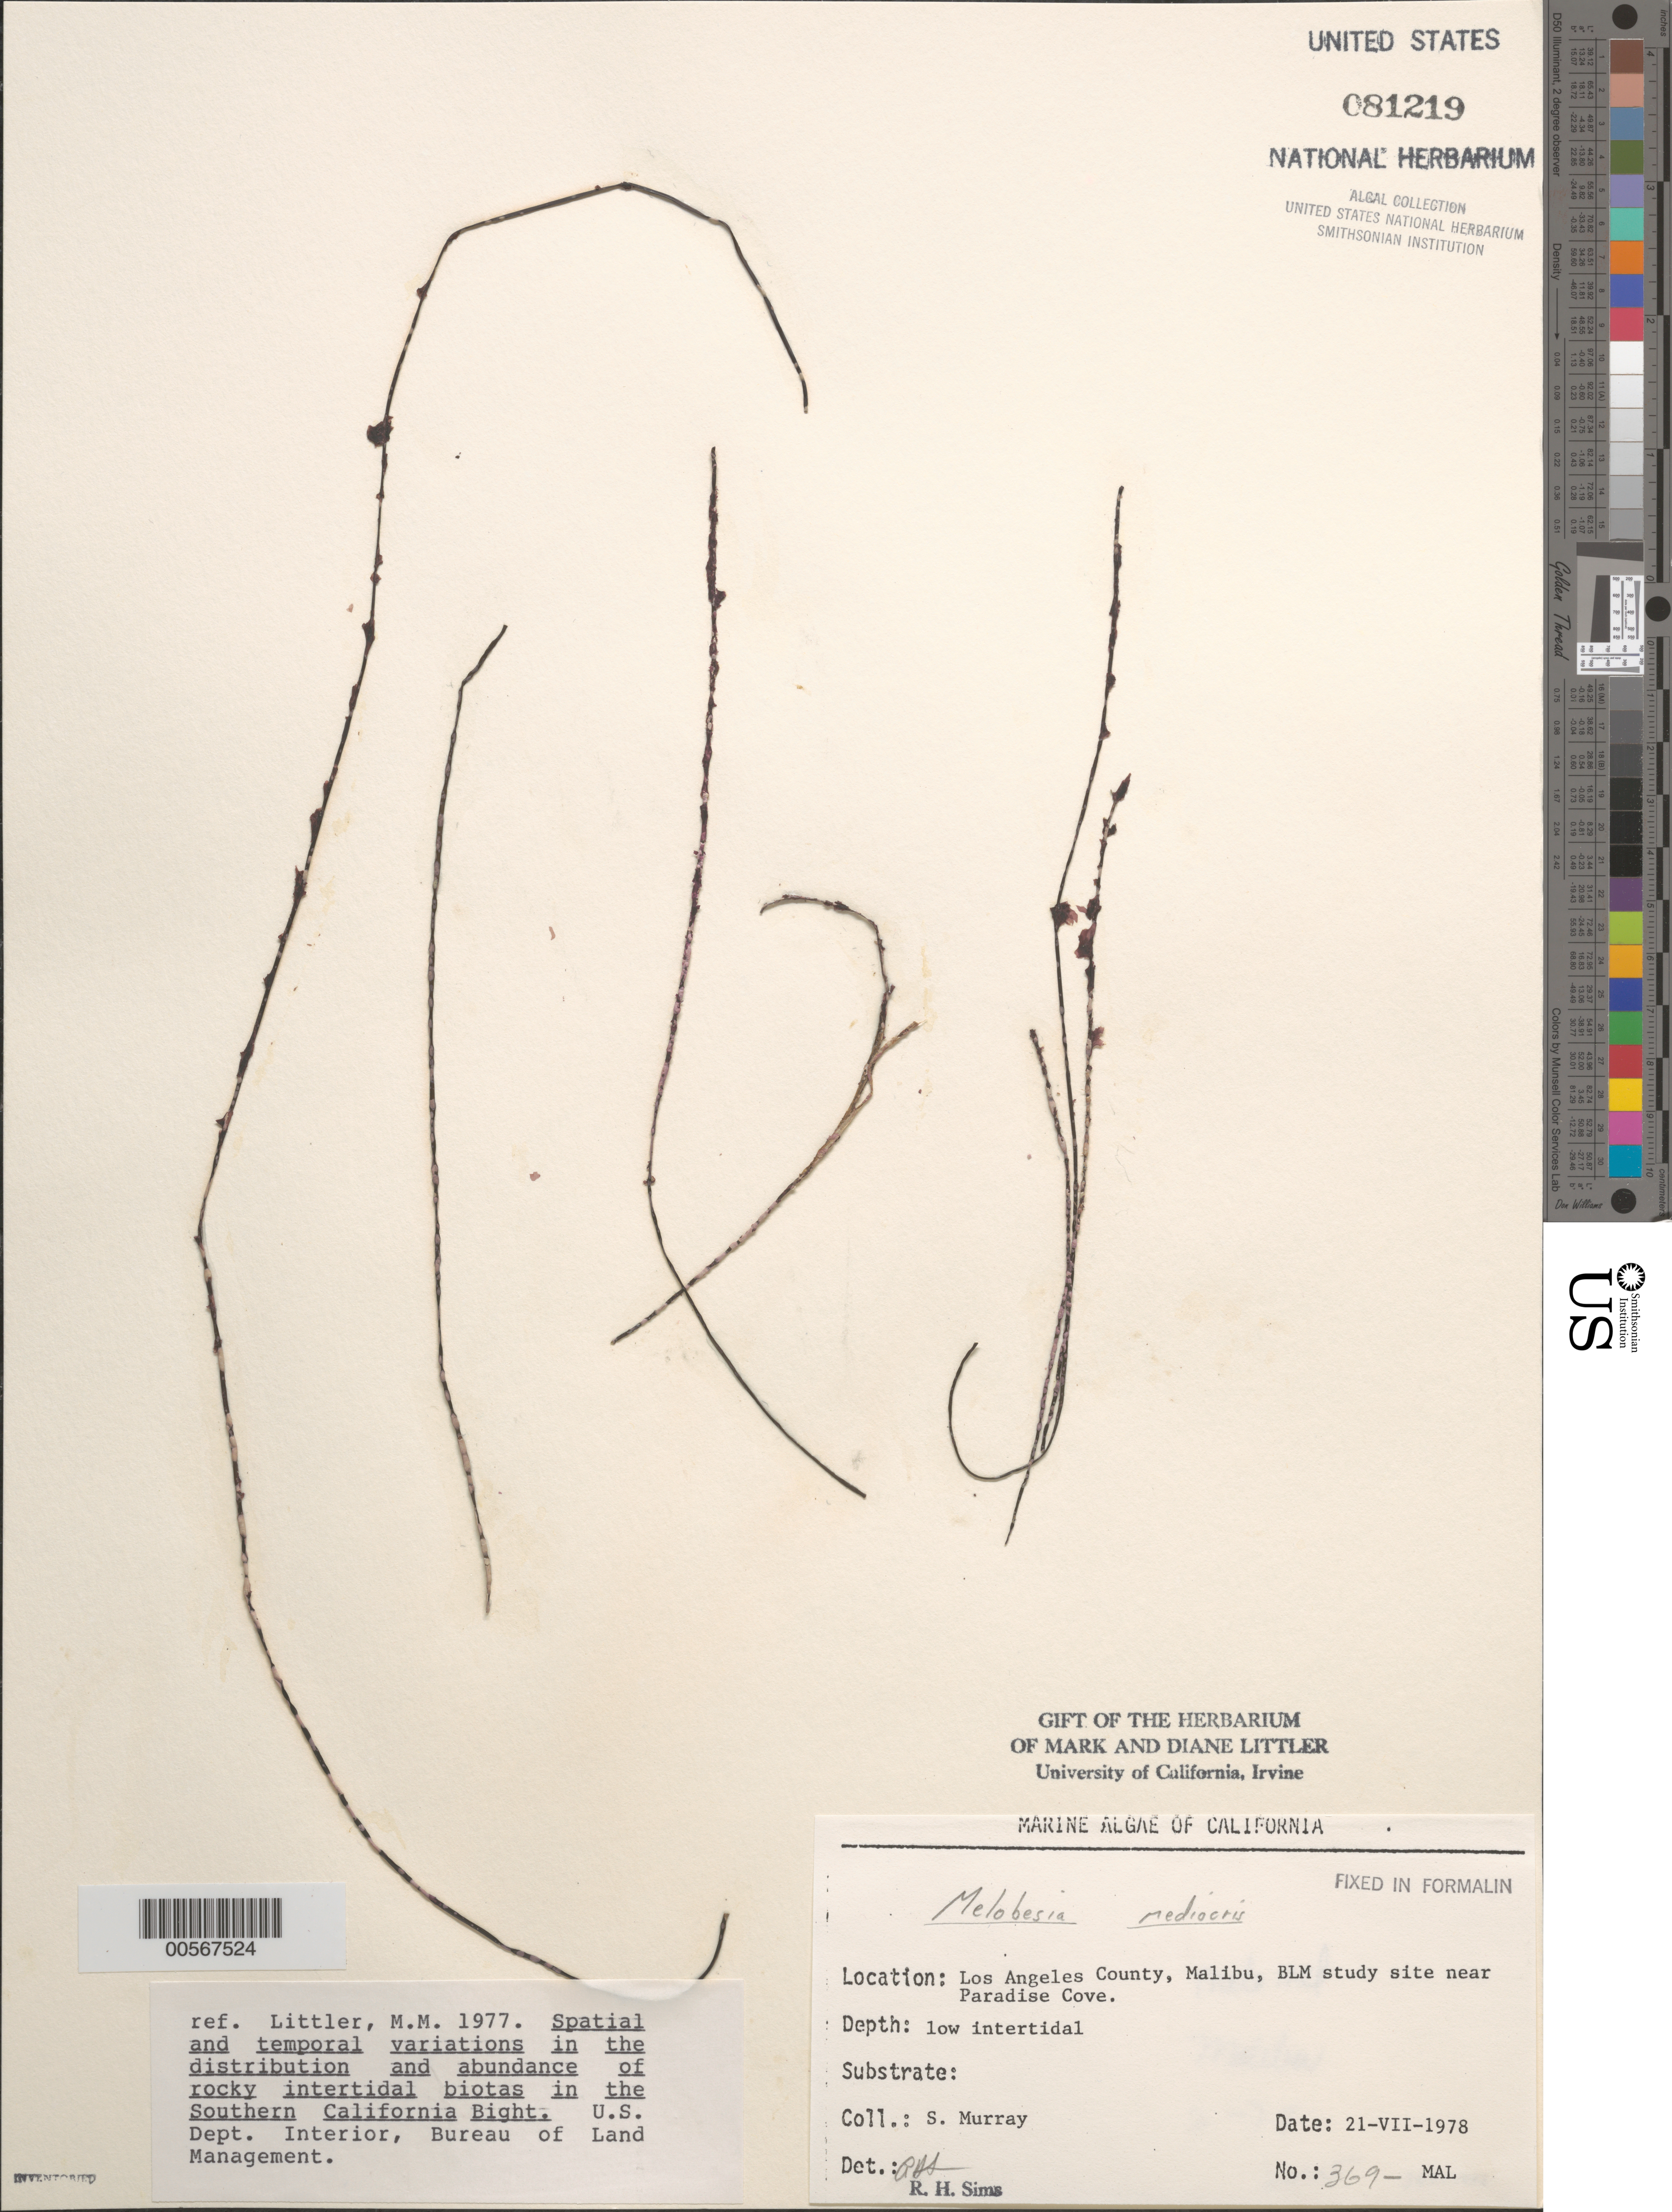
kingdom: Plantae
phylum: Rhodophyta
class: Florideophyceae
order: Corallinales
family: Hapalidiaceae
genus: Melobesia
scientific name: Melobesia mediocris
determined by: Sims, Robert H.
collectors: S. N. Murray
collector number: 369-mal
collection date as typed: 21 Jul 1978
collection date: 1978-07-21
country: United States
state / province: California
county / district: Los Angeles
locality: Malibu, near Paradise Cove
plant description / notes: BLM-SOCALBIGHT Rocky Intertidal Survey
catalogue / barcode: US 81219